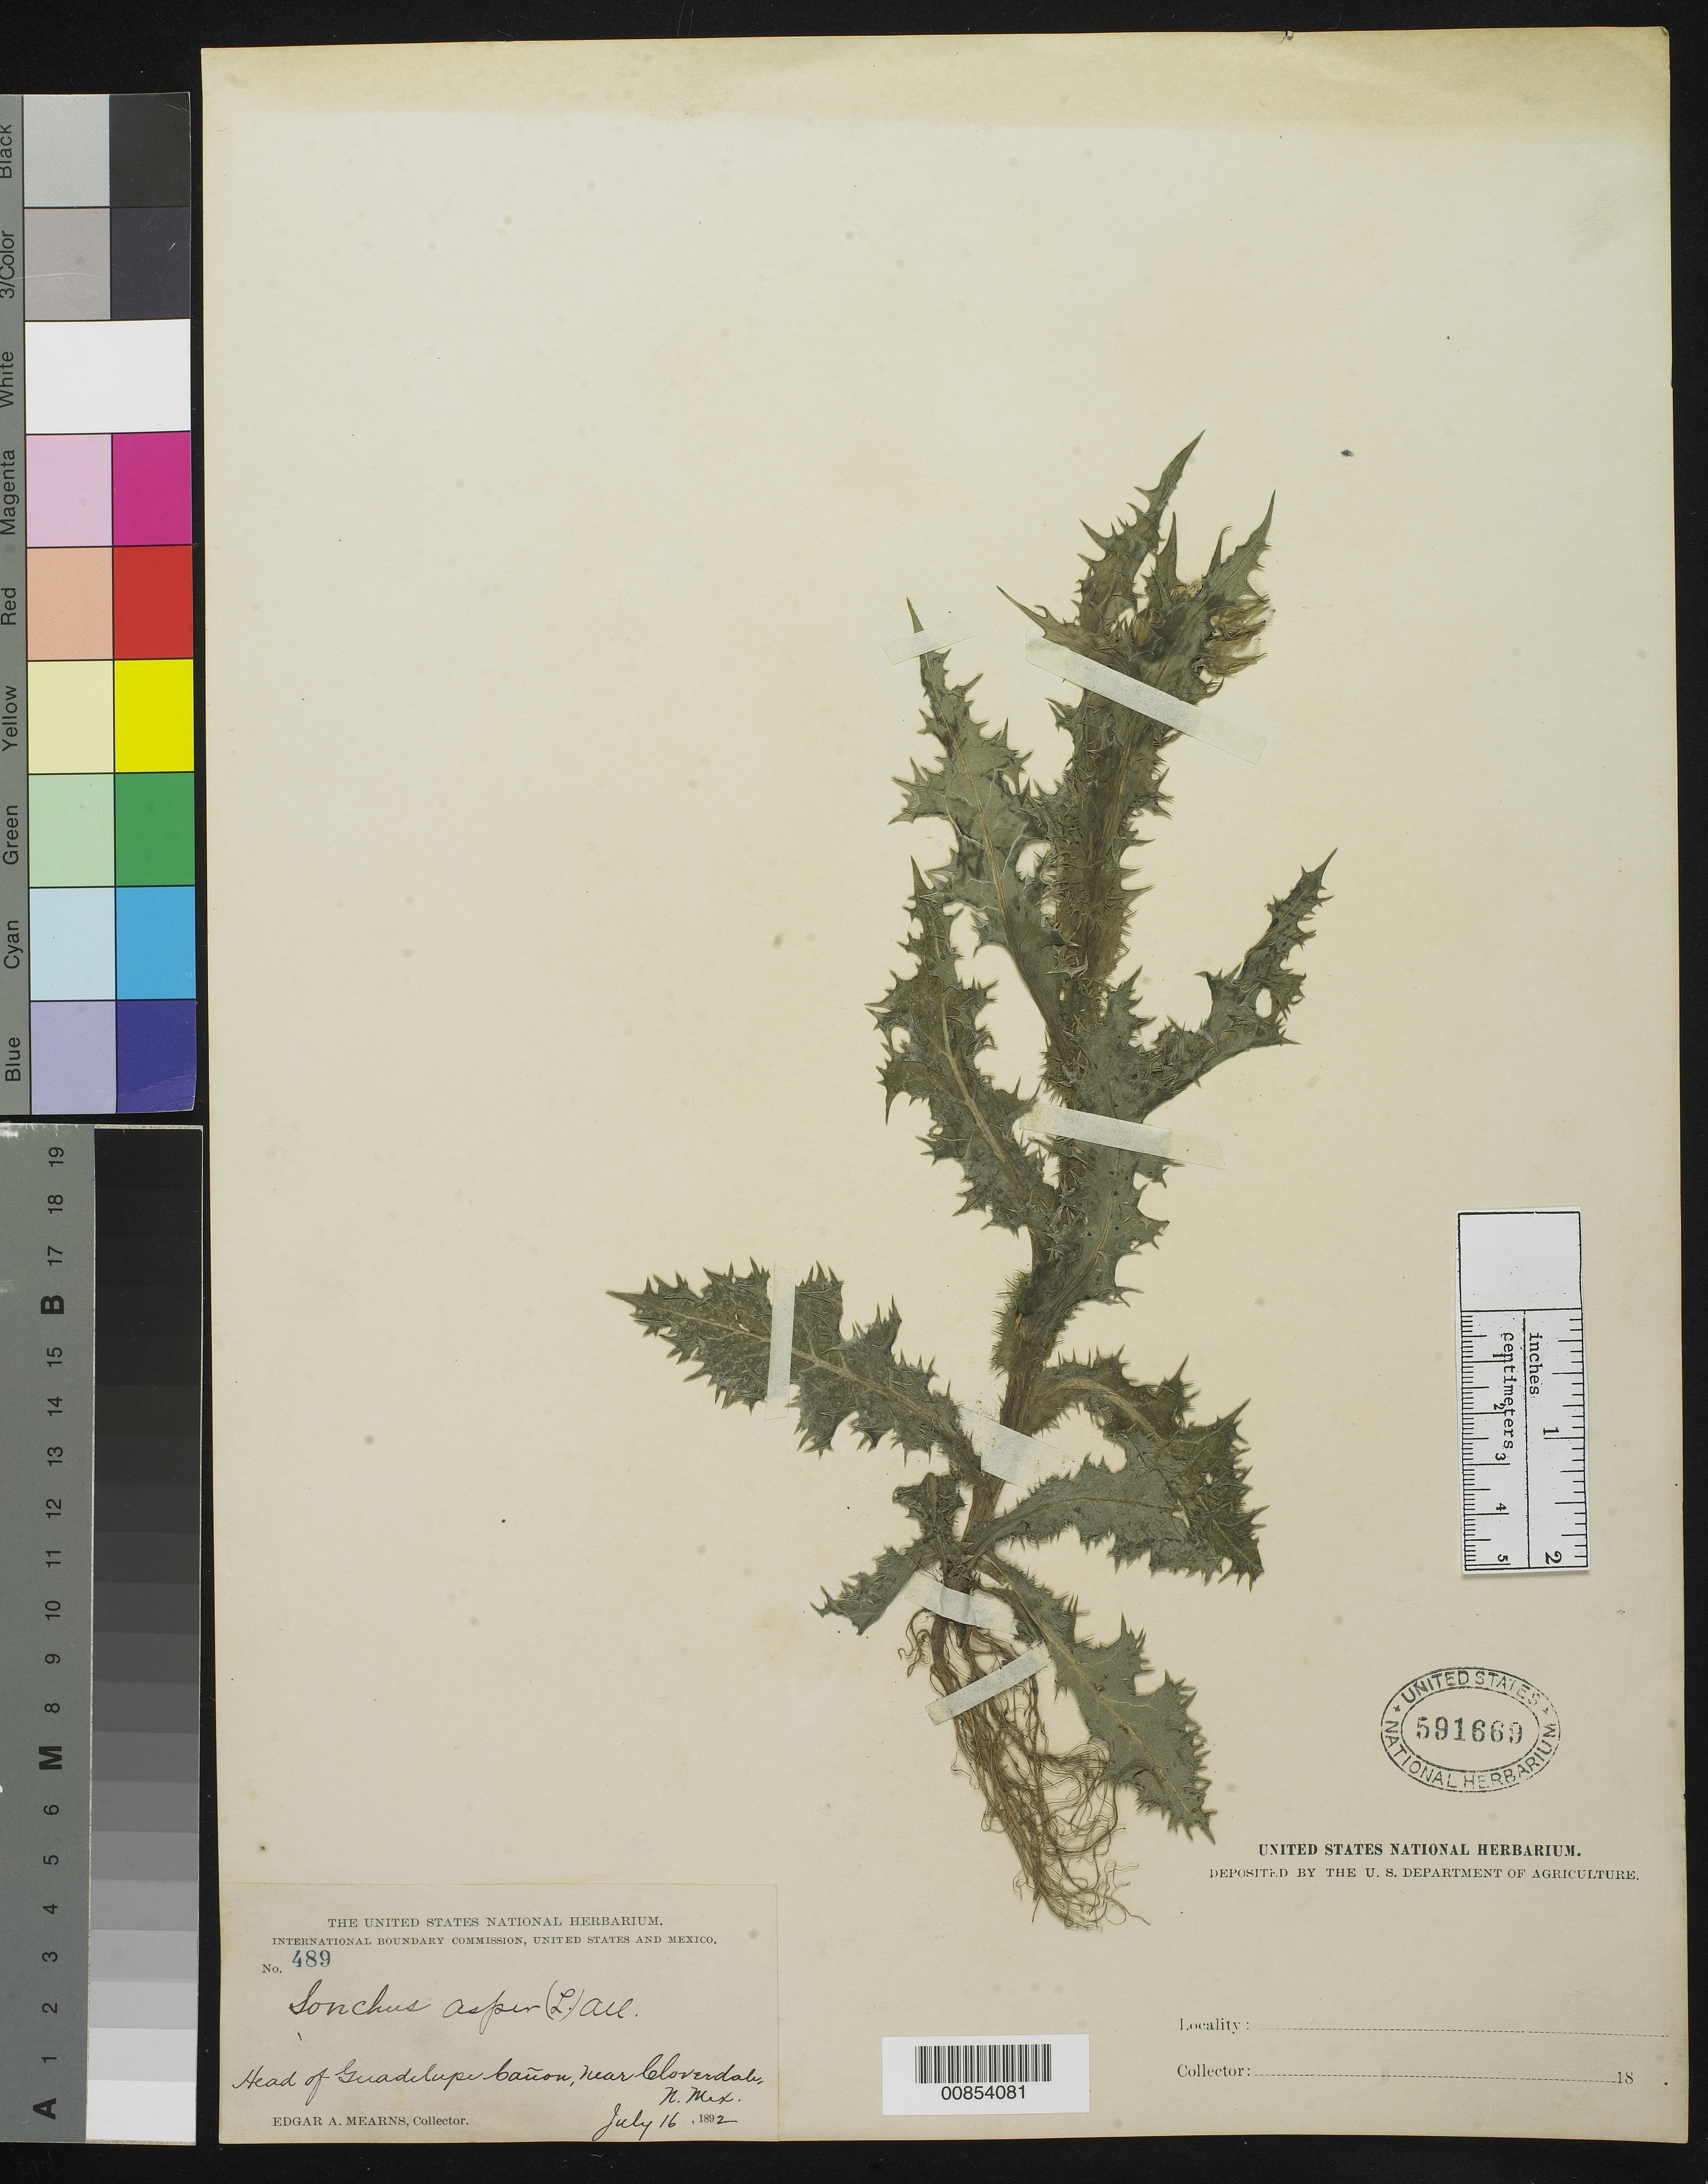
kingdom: Plantae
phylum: Tracheophyta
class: Magnoliopsida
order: Asterales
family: Asteraceae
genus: Sonchus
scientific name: Sonchus asper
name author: (L.) Hill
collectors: E. A. Mearns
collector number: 489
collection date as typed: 16 Jul 1892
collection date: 1892-07-16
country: United States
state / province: New Mexico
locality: Head of Guadalupe Cañon, near Cloverdale, New Mexico.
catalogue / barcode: US 591669